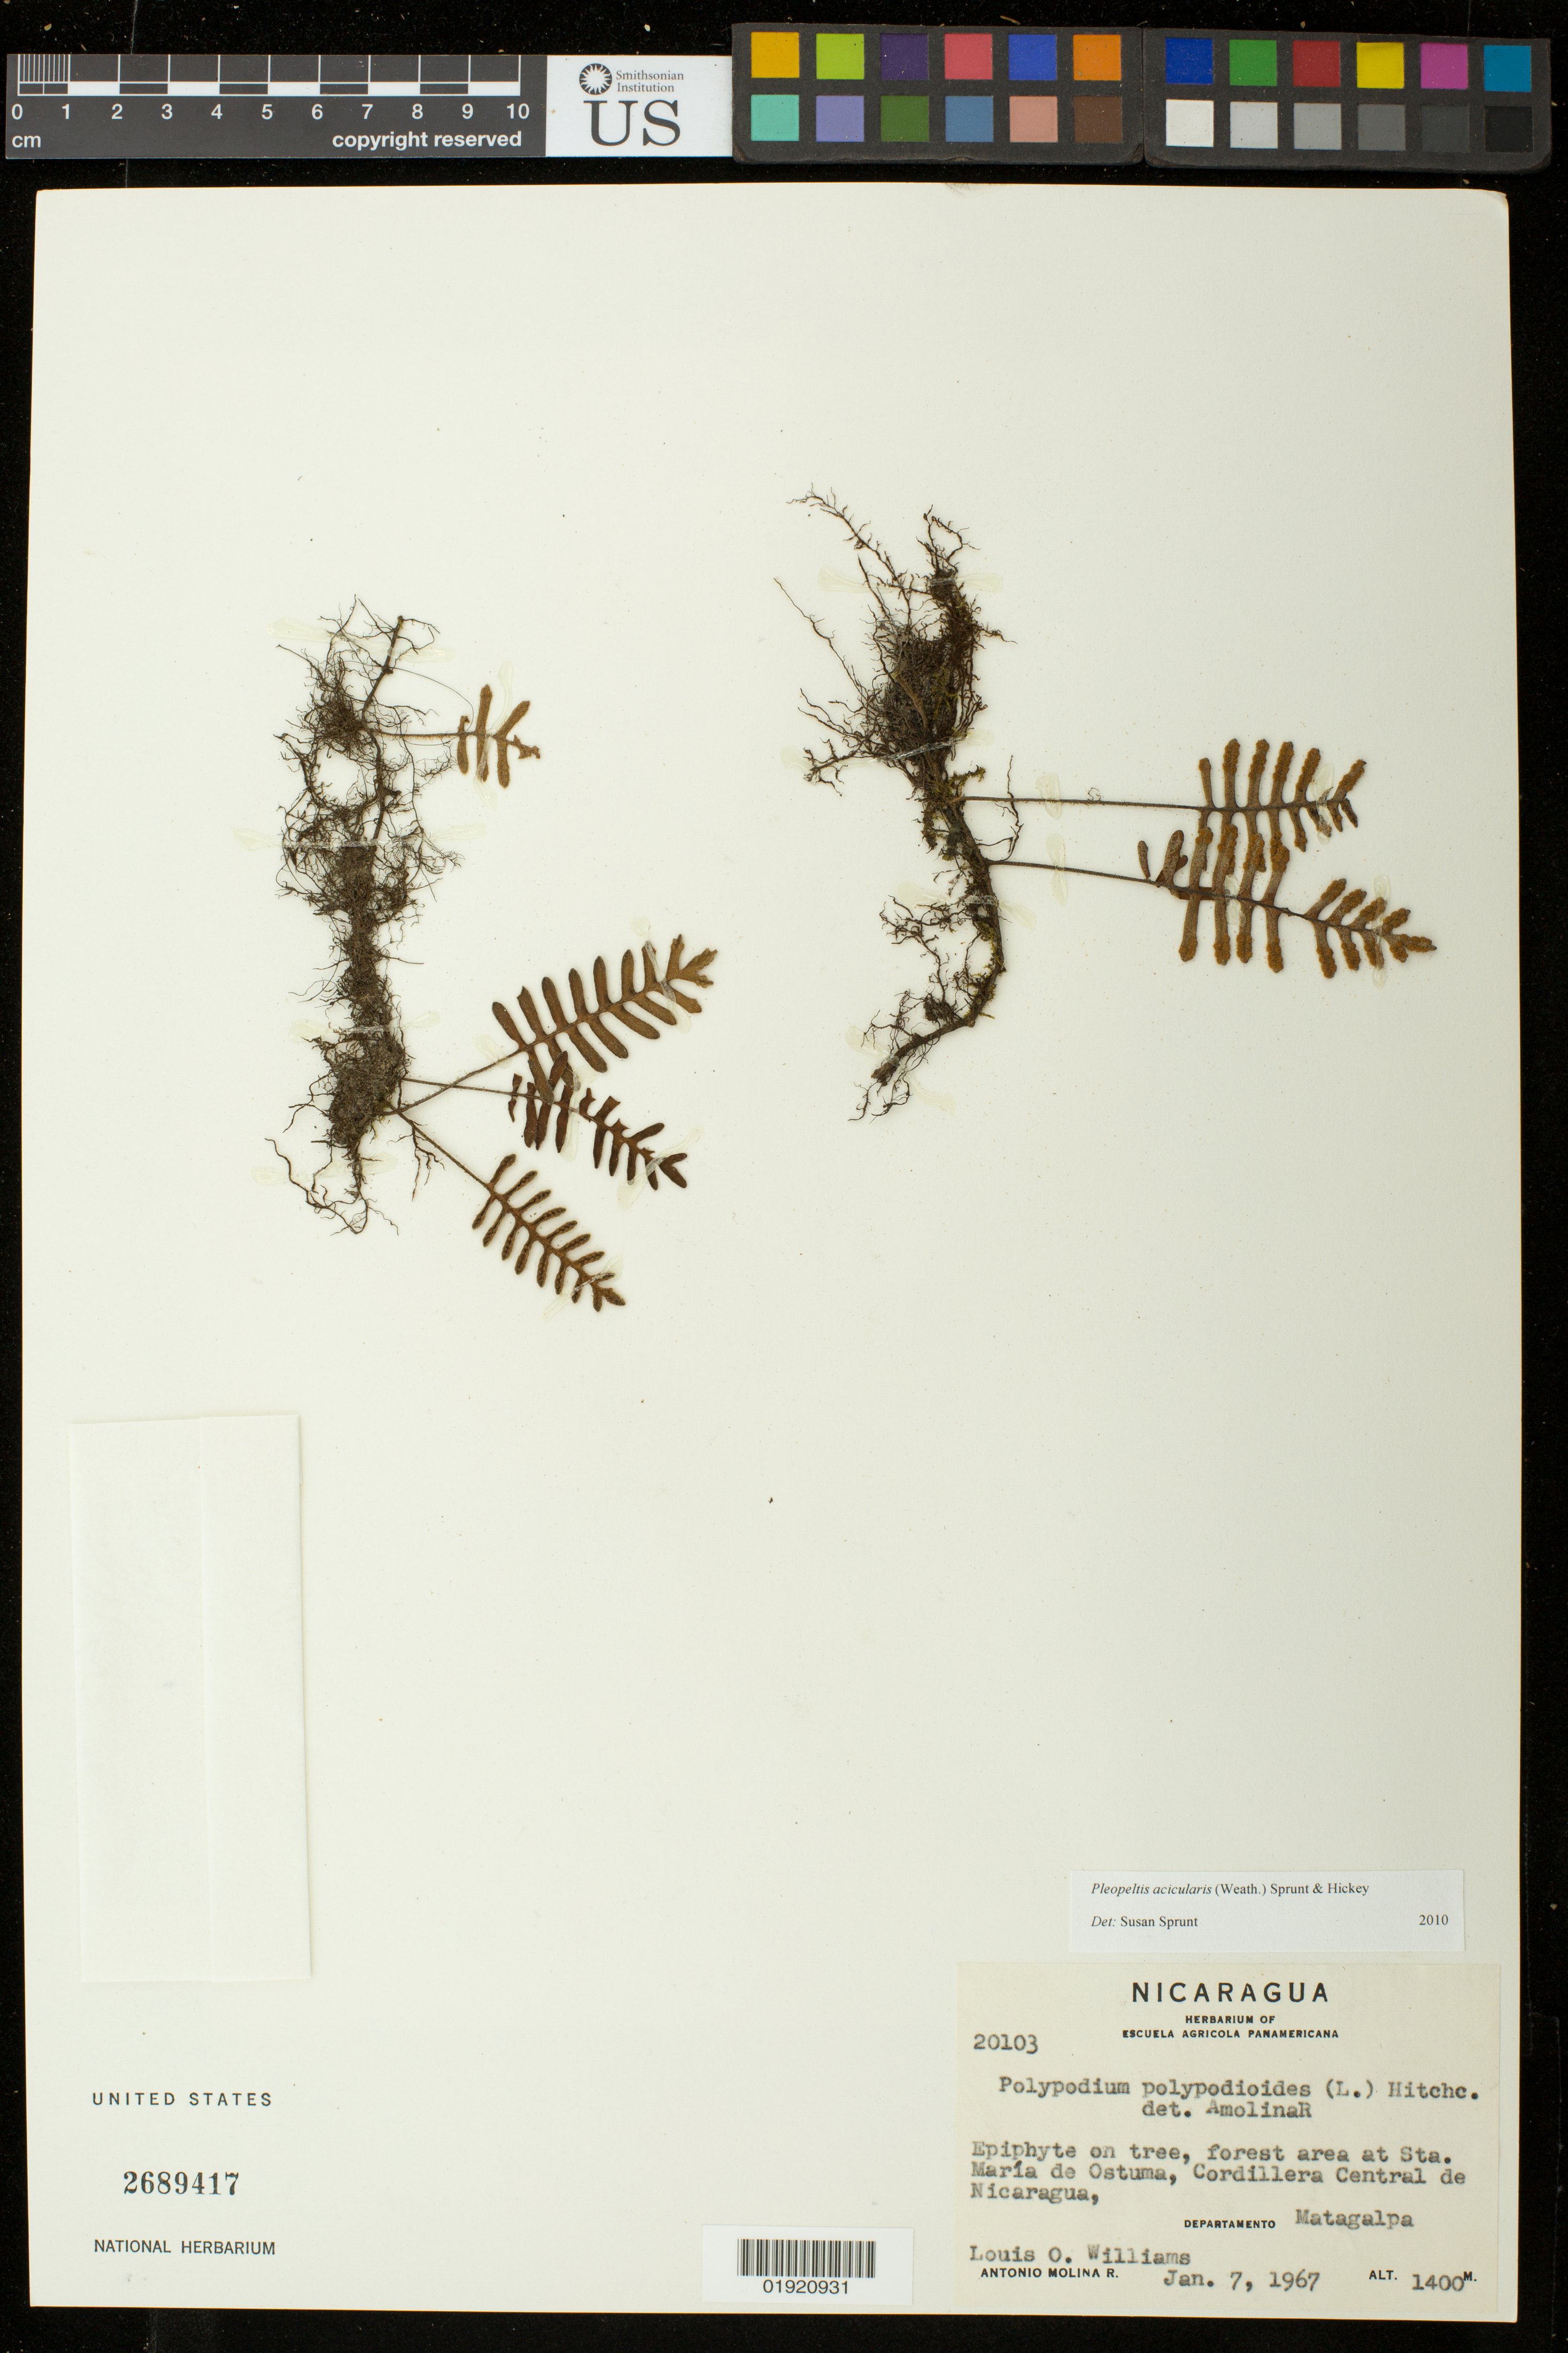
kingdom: Plantae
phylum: Tracheophyta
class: Polypodiopsida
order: Polypodiales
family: Polypodiaceae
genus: Pleopeltis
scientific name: Pleopeltis acicularis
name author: (Weath.) A.R. Sm. & Krömer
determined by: Sprunt, S. V.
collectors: L. O. Williams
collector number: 20103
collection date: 1967-01-07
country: Nicaragua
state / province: Matagalpa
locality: Sta. Maria de Ostuma, Cordillera Central de Nicaragua. Departamento Matagalpa.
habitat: Forest area.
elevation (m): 1400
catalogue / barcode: US 2689417